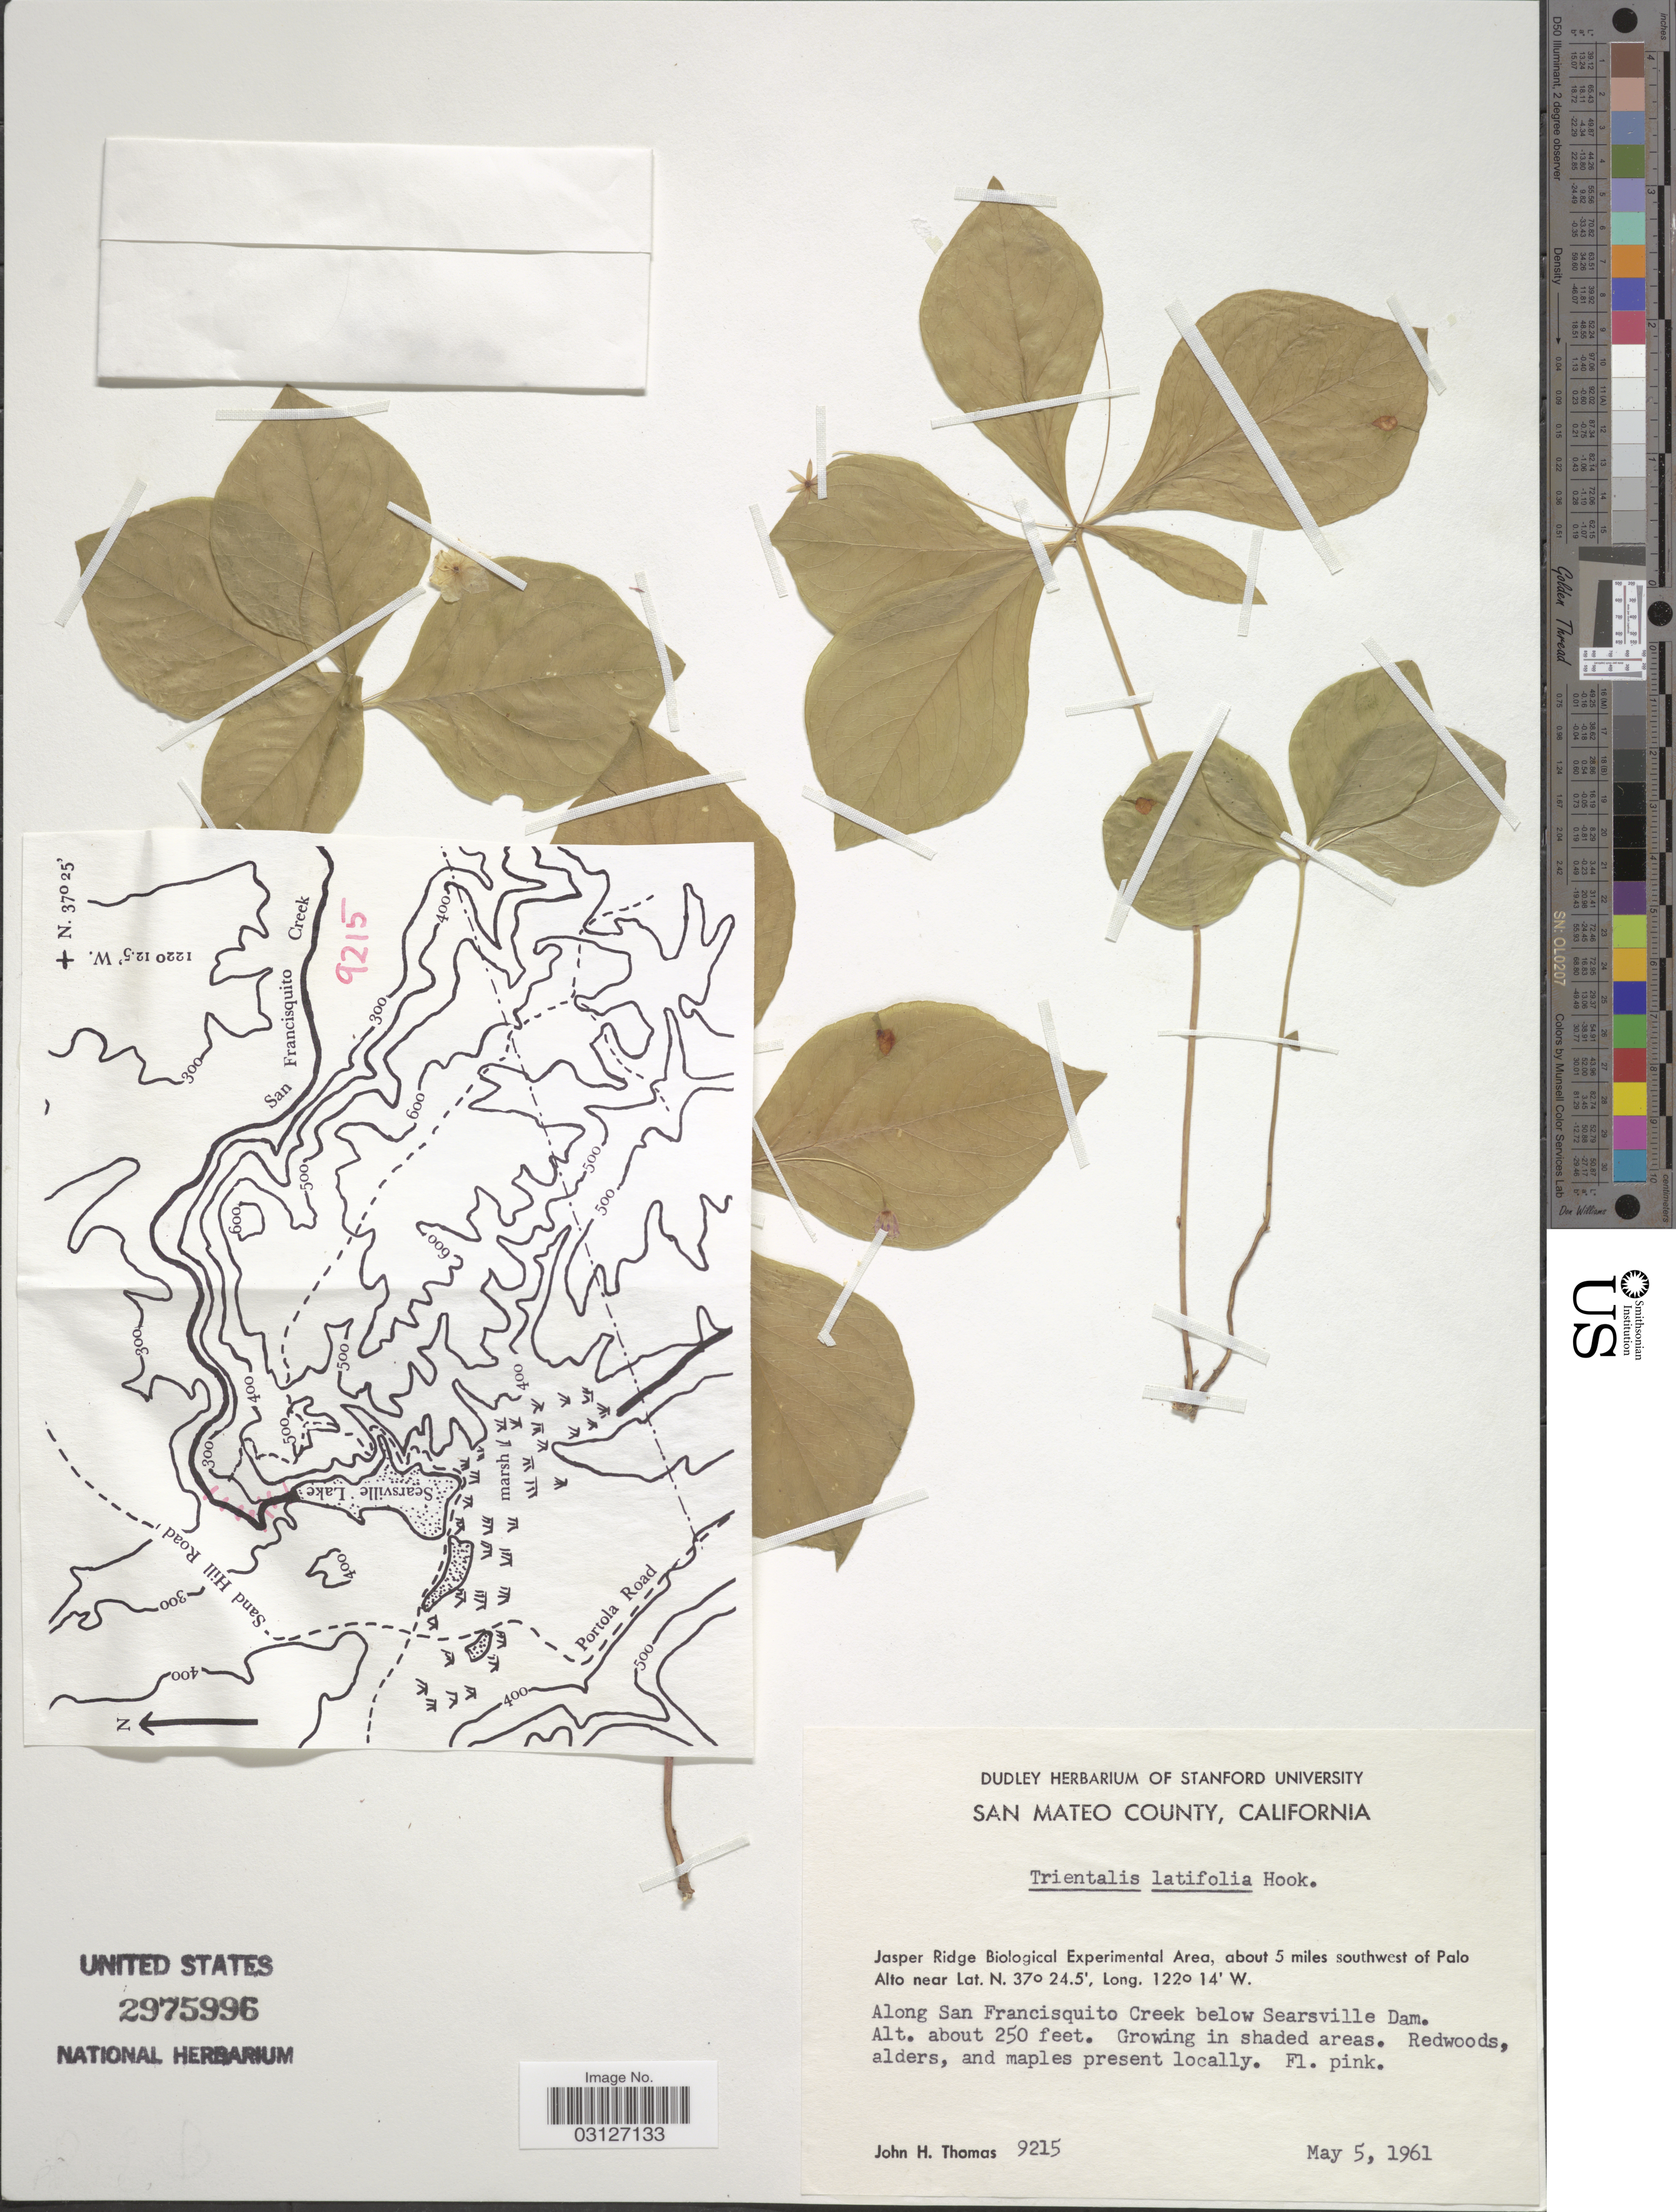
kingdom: Plantae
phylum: Tracheophyta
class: Magnoliopsida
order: Ericales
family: Primulaceae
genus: Trientalis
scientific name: Trientalis latifolia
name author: Hook.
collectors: J. H. Thomas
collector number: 9215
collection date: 1961-05-05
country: United States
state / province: California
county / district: San Mateo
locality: San Mateo County, Jasper Ridge Biological Experimental Area, about 5 miles southwest of Palo Alto. Along San Francisquito Creek below Searsville Dam.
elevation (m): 76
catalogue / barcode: US 2975996